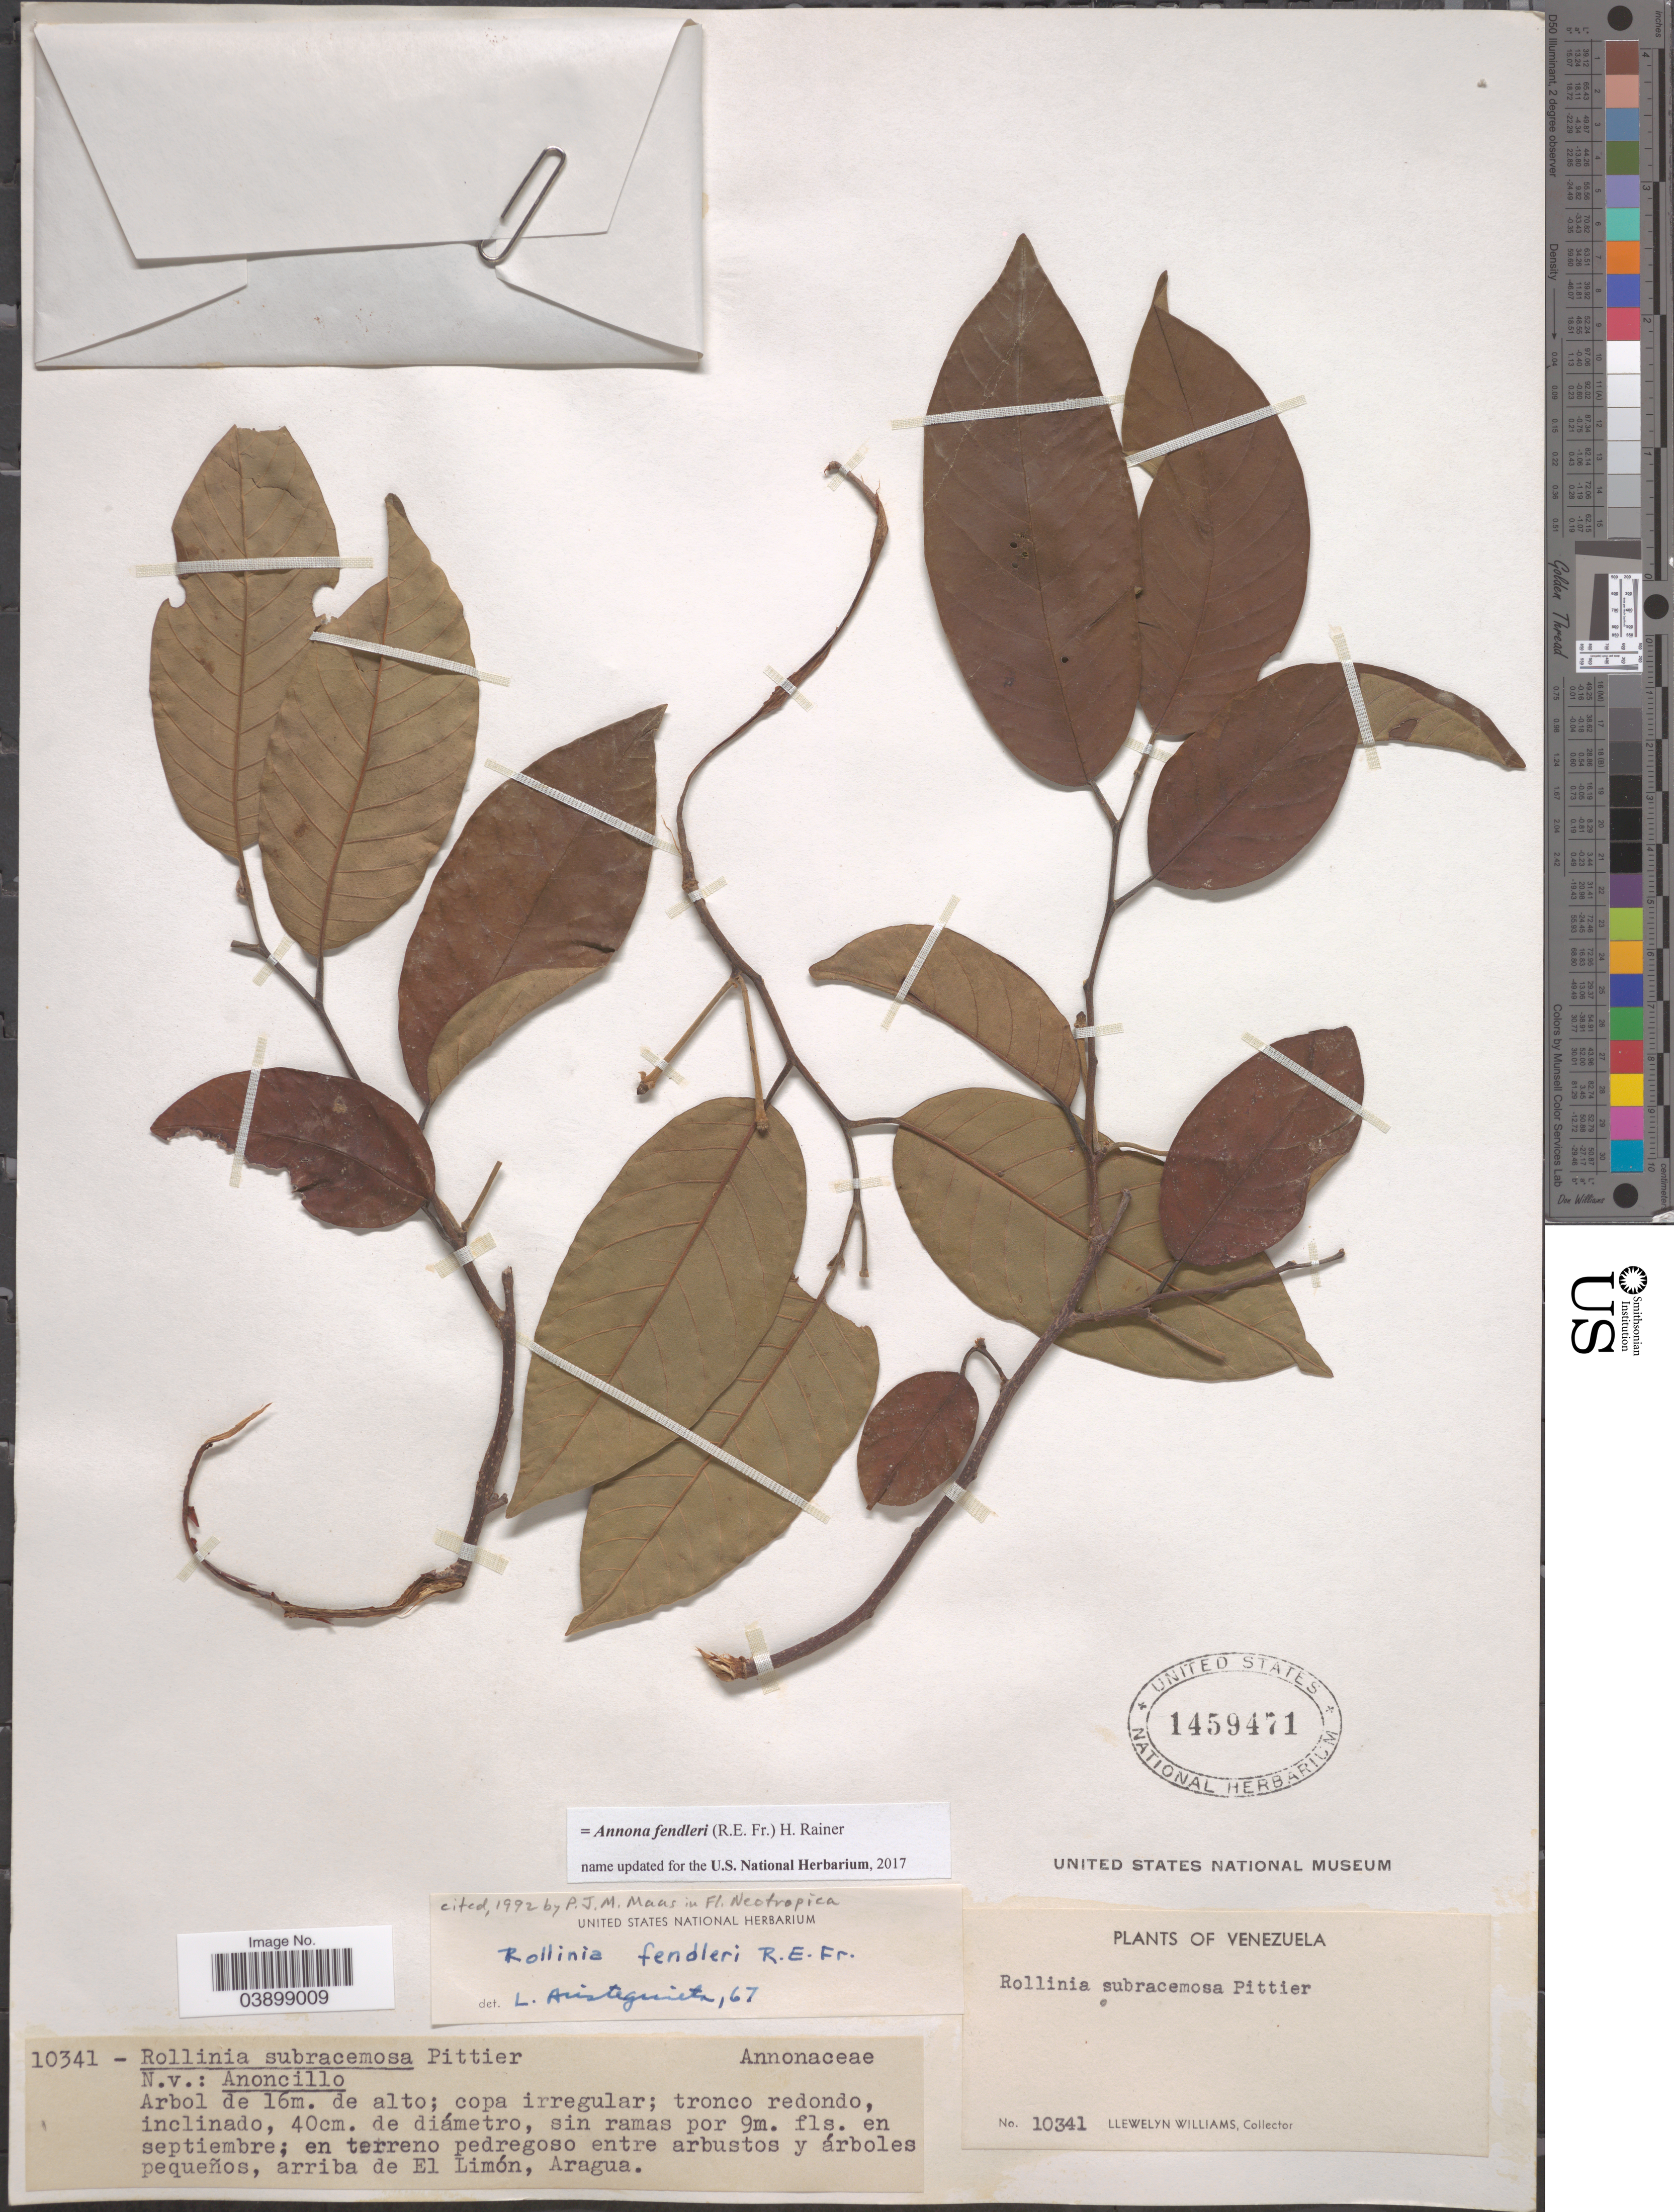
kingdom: Plantae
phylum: Tracheophyta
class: Magnoliopsida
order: Magnoliales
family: Annonaceae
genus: Annona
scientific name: Annona fendleri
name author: (R.E. Fr.) H. Rainer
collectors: Ll. Williams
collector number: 10341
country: Venezuela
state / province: Aragua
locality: Arriba de El Limón.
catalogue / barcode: US 1459471